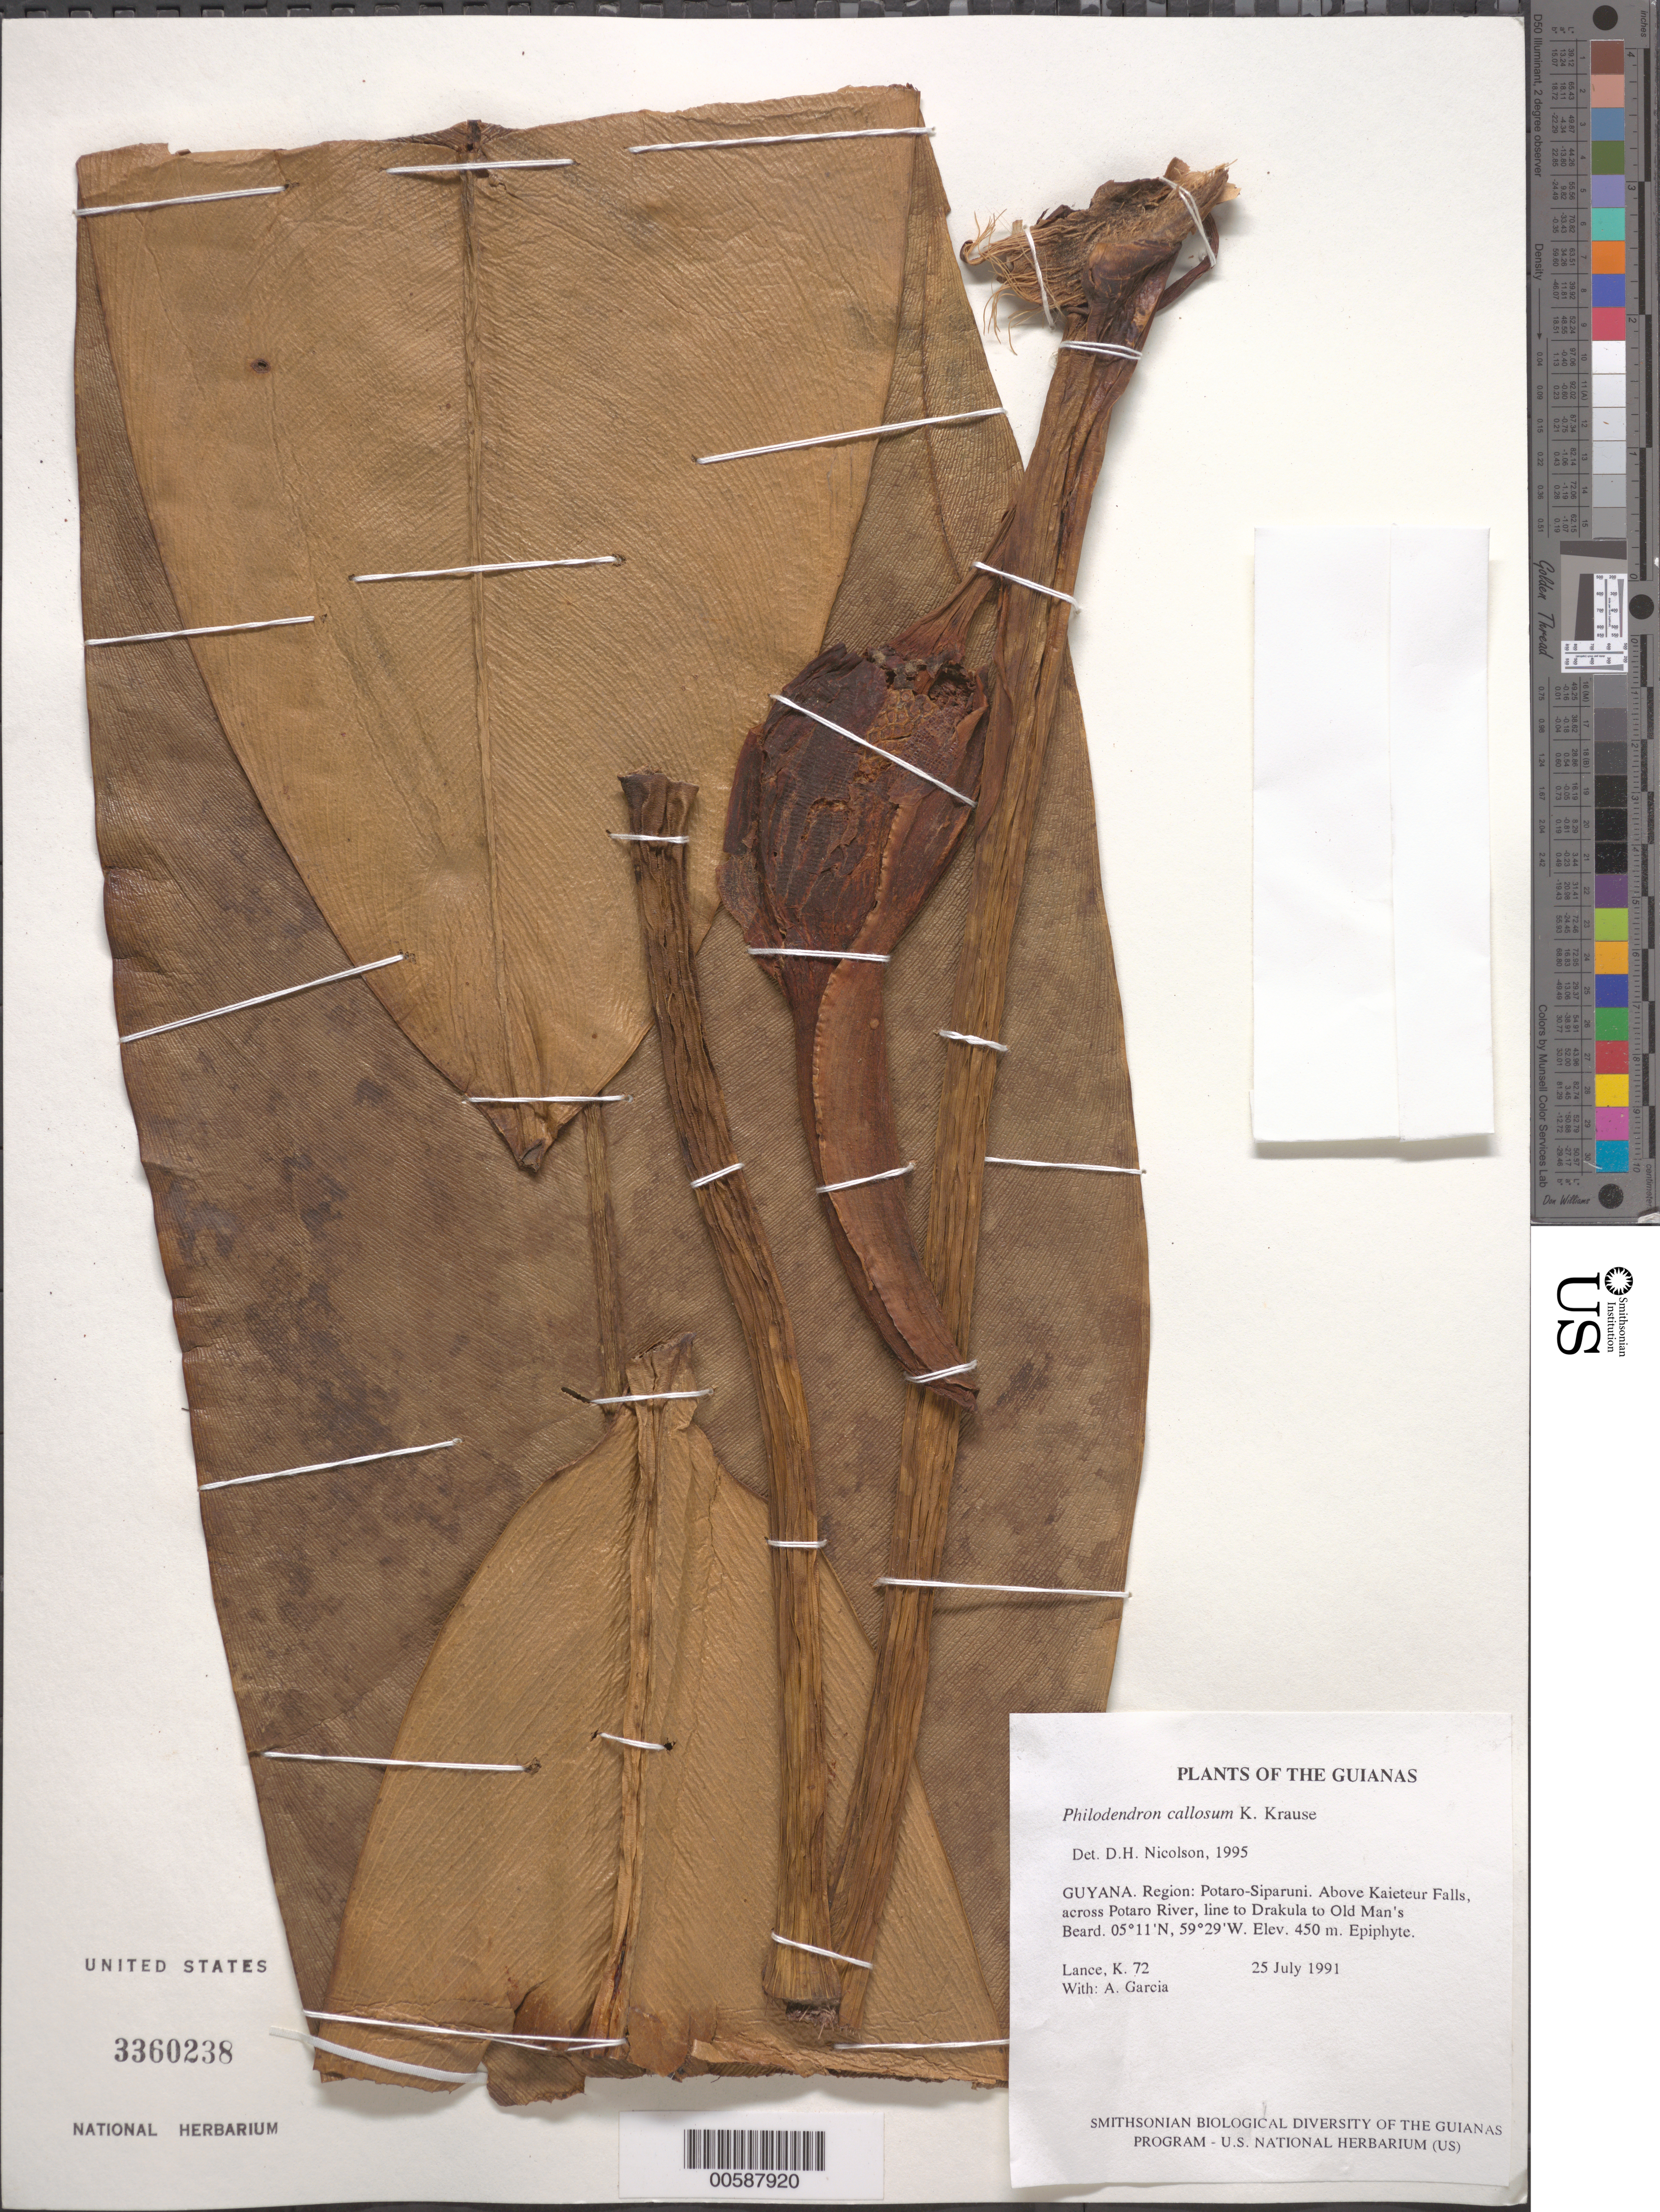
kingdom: Plantae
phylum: Tracheophyta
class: Liliopsida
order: Alismatales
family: Araceae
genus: Philodendron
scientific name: Philodendron callosum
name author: K. Krause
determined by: Nicolson, Dan H.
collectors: K. Lance & A. Garcia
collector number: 72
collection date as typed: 25 July 1991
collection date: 1991-07-25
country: Guyana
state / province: Potaro-Siparuni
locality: Above Kaieteur Falls, across Potaro River, line to Drakula to Old Man's Beard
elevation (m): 450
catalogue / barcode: US 3360238